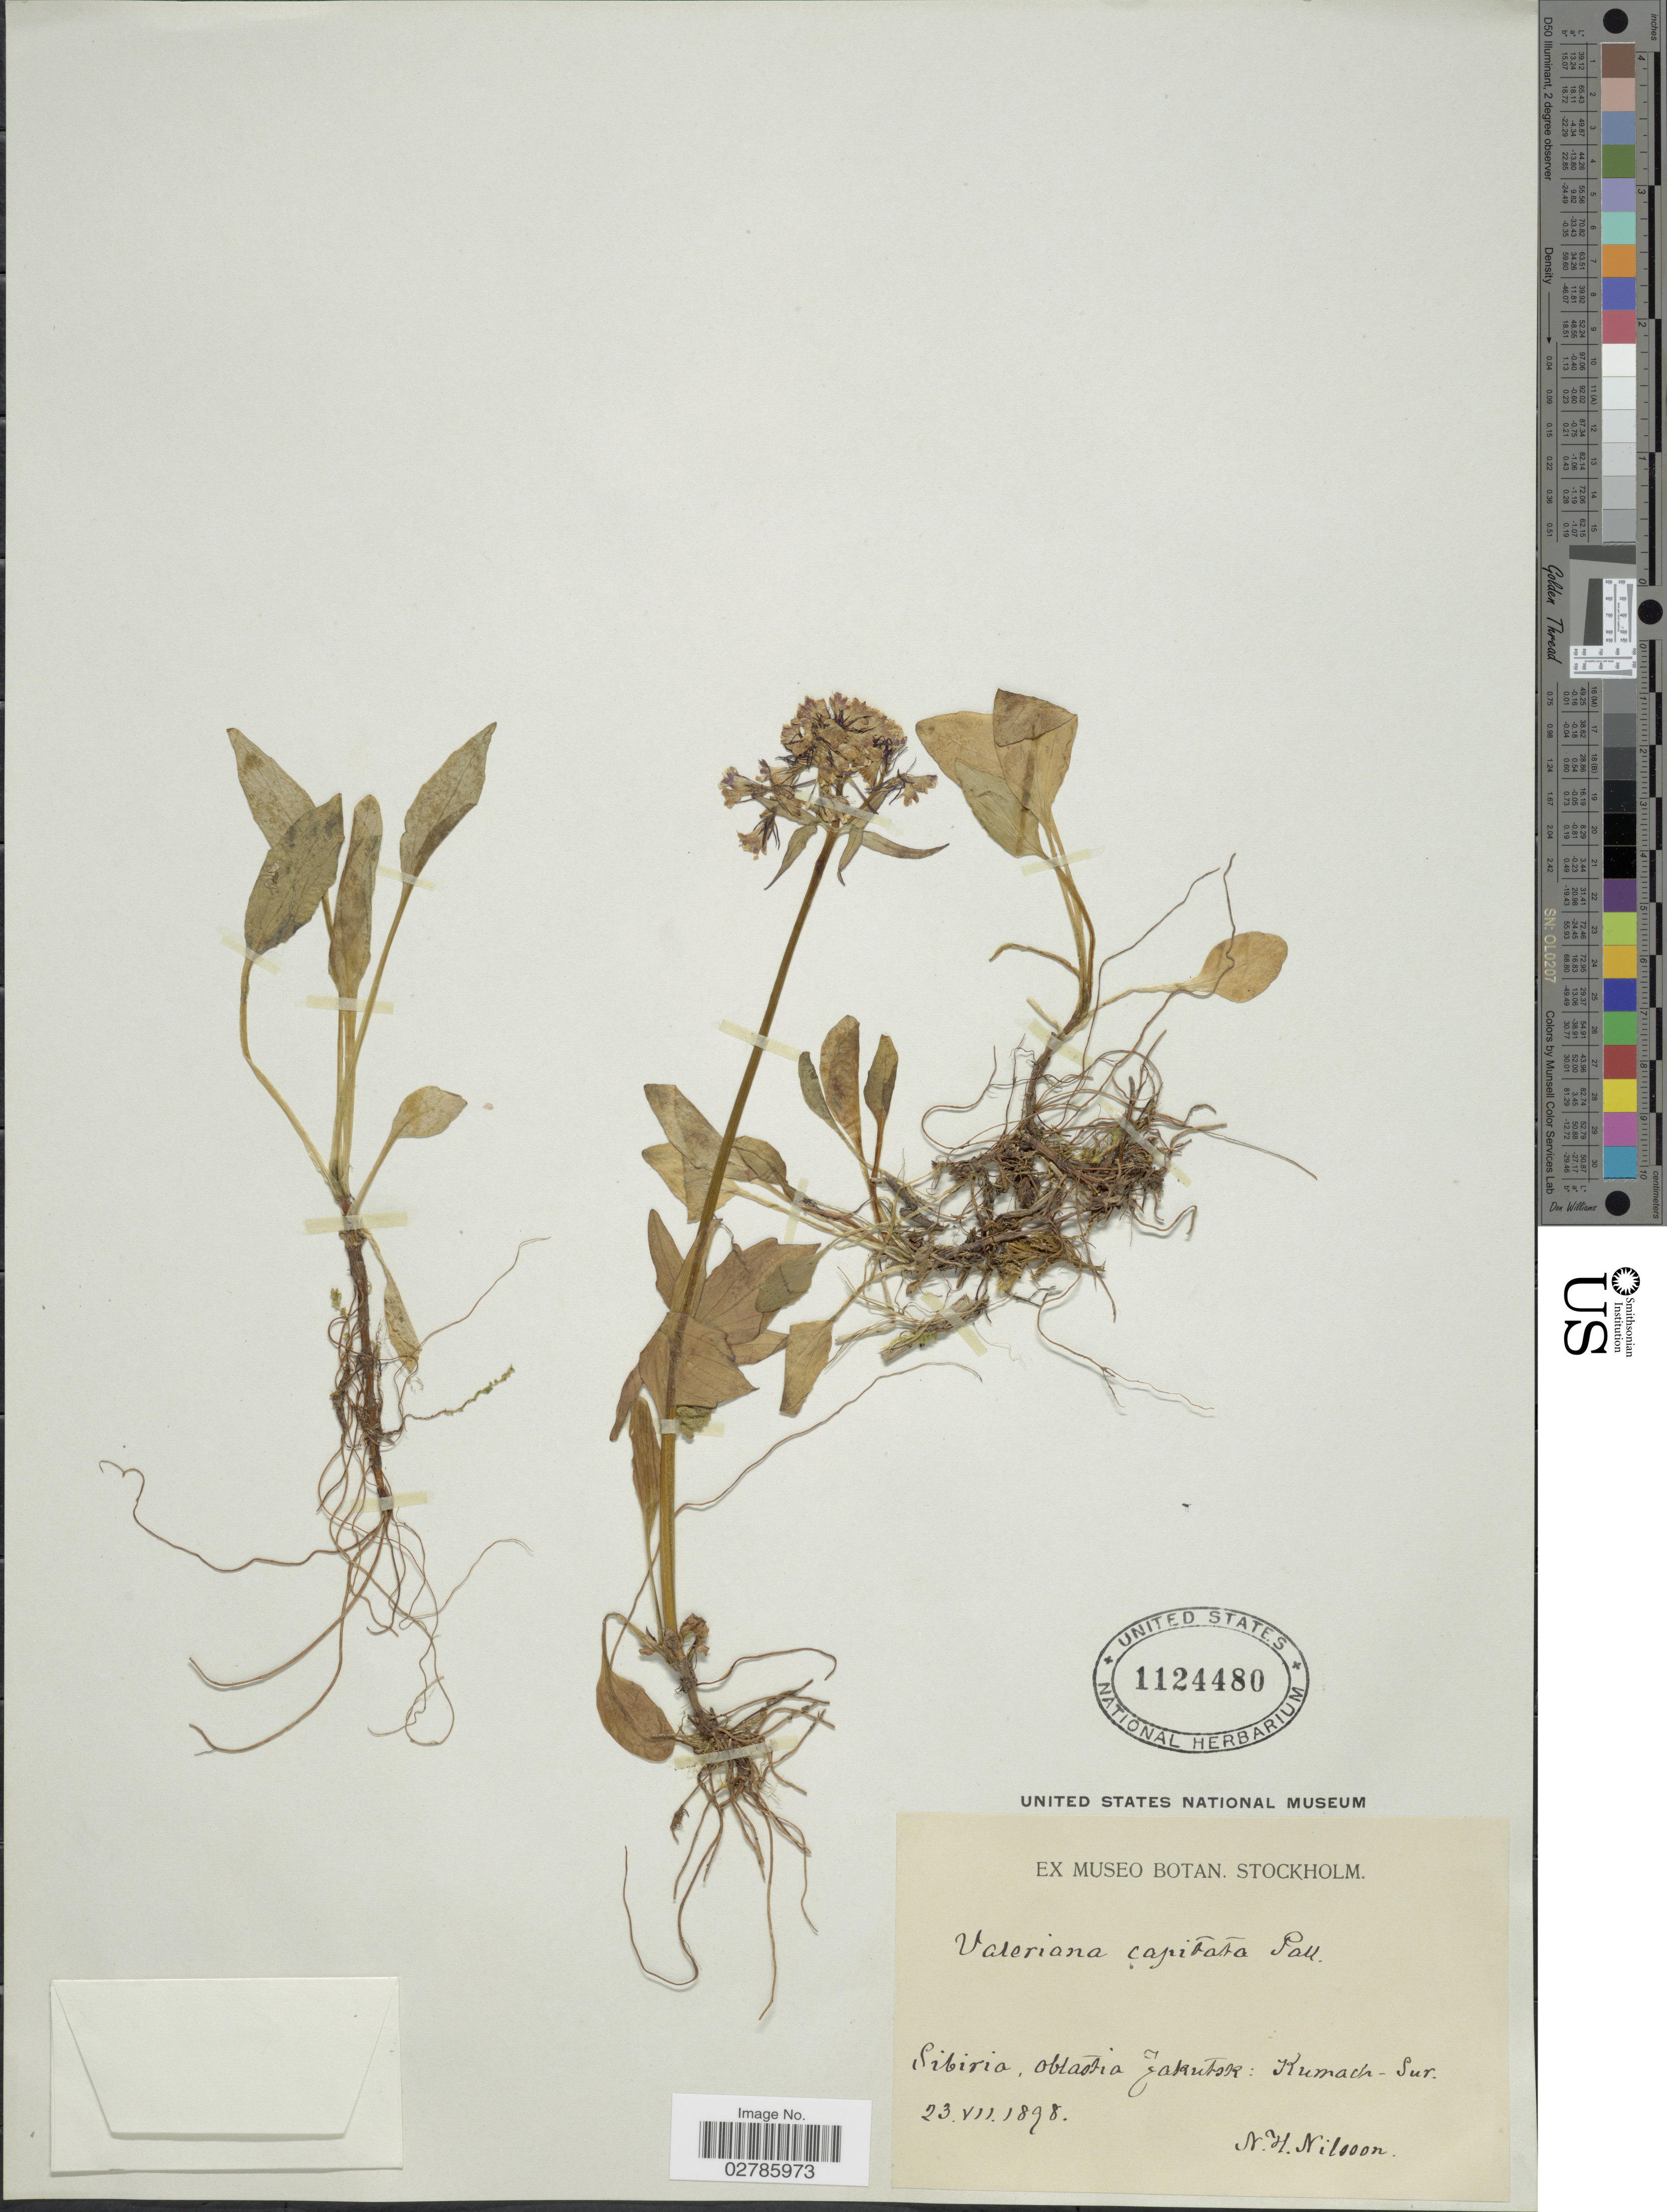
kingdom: Plantae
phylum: Tracheophyta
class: Magnoliopsida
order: Dipsacales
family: Caprifoliaceae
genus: Valeriana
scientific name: Valeriana capitata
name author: Link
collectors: N. H. Nilsson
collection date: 1898-07-23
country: Russian Federation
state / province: Sakha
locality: Sibiria, oblastia Jakutsk (oblast Yakutsk) : Kumach-Sur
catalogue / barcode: US 1124480